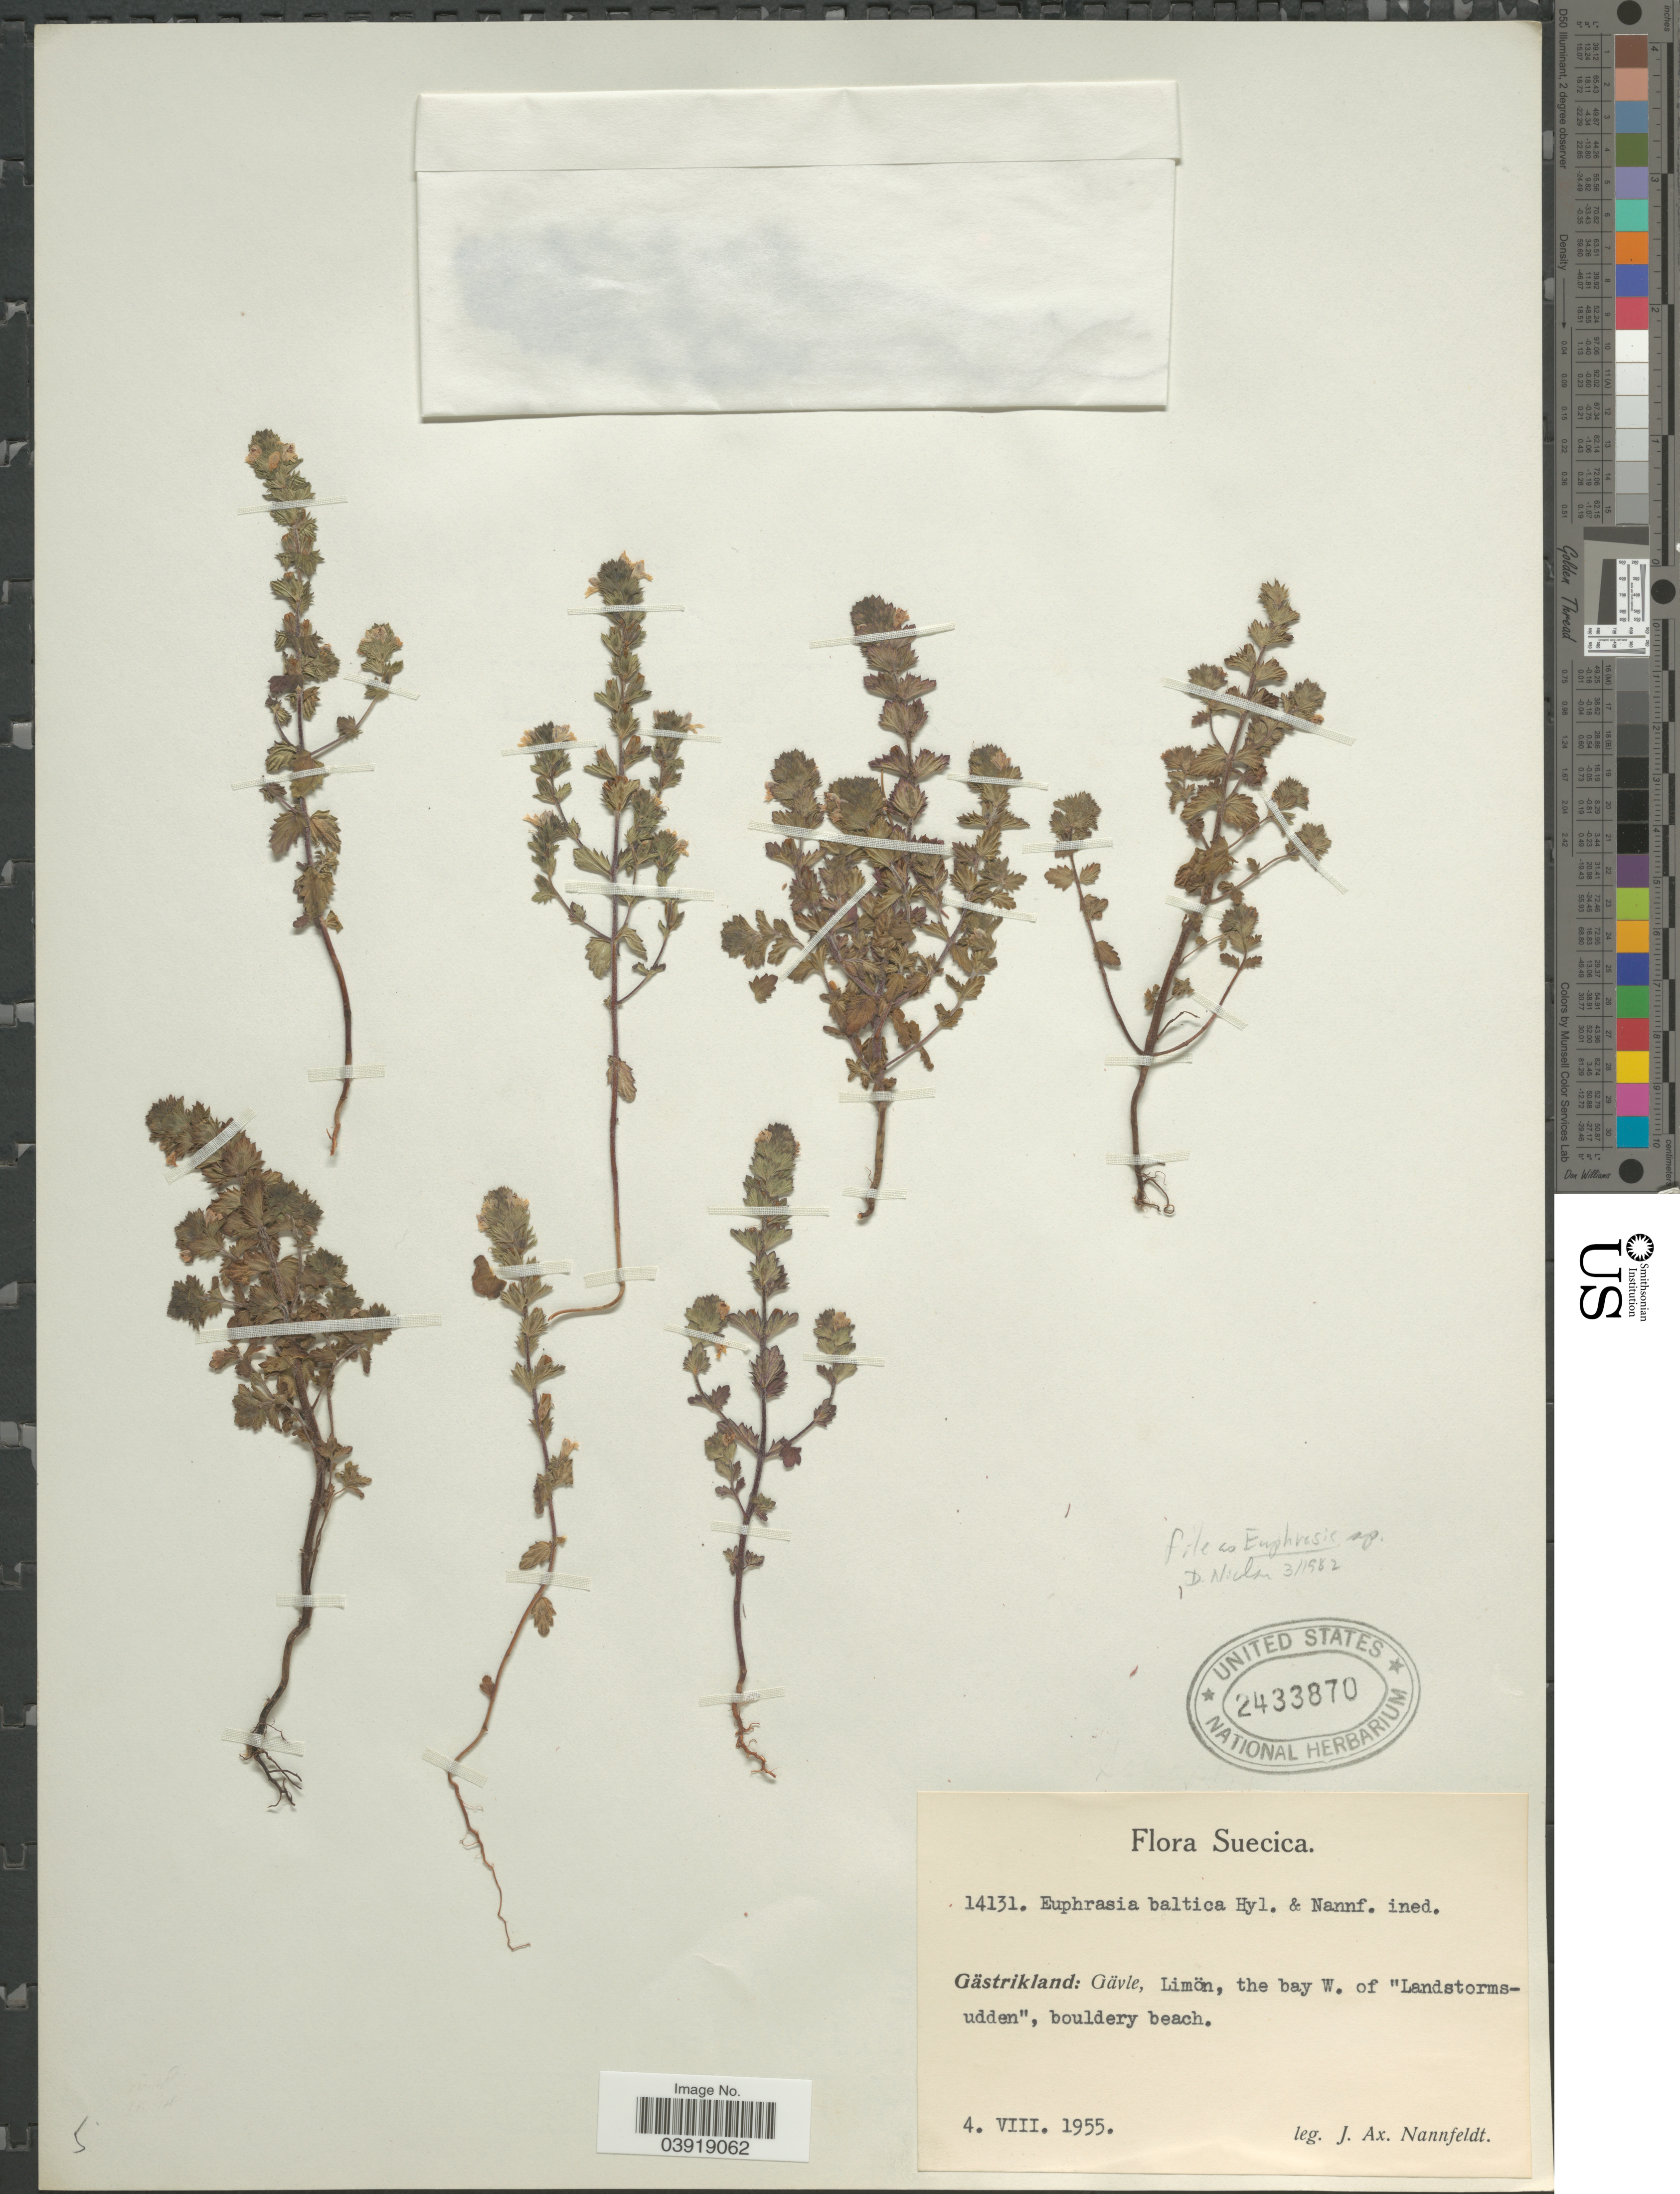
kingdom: Plantae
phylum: Tracheophyta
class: Magnoliopsida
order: Lamiales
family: Orobanchaceae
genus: Euphrasia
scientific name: Euphrasia sp.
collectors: J. Nannfeldt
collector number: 14131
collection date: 1955-08-04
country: Sweden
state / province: Gavleborg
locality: Suecica. Gästrikland: Gävle, Limön, the bay W. of "Landstormsudden", bouldery beach.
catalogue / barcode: US 2433870